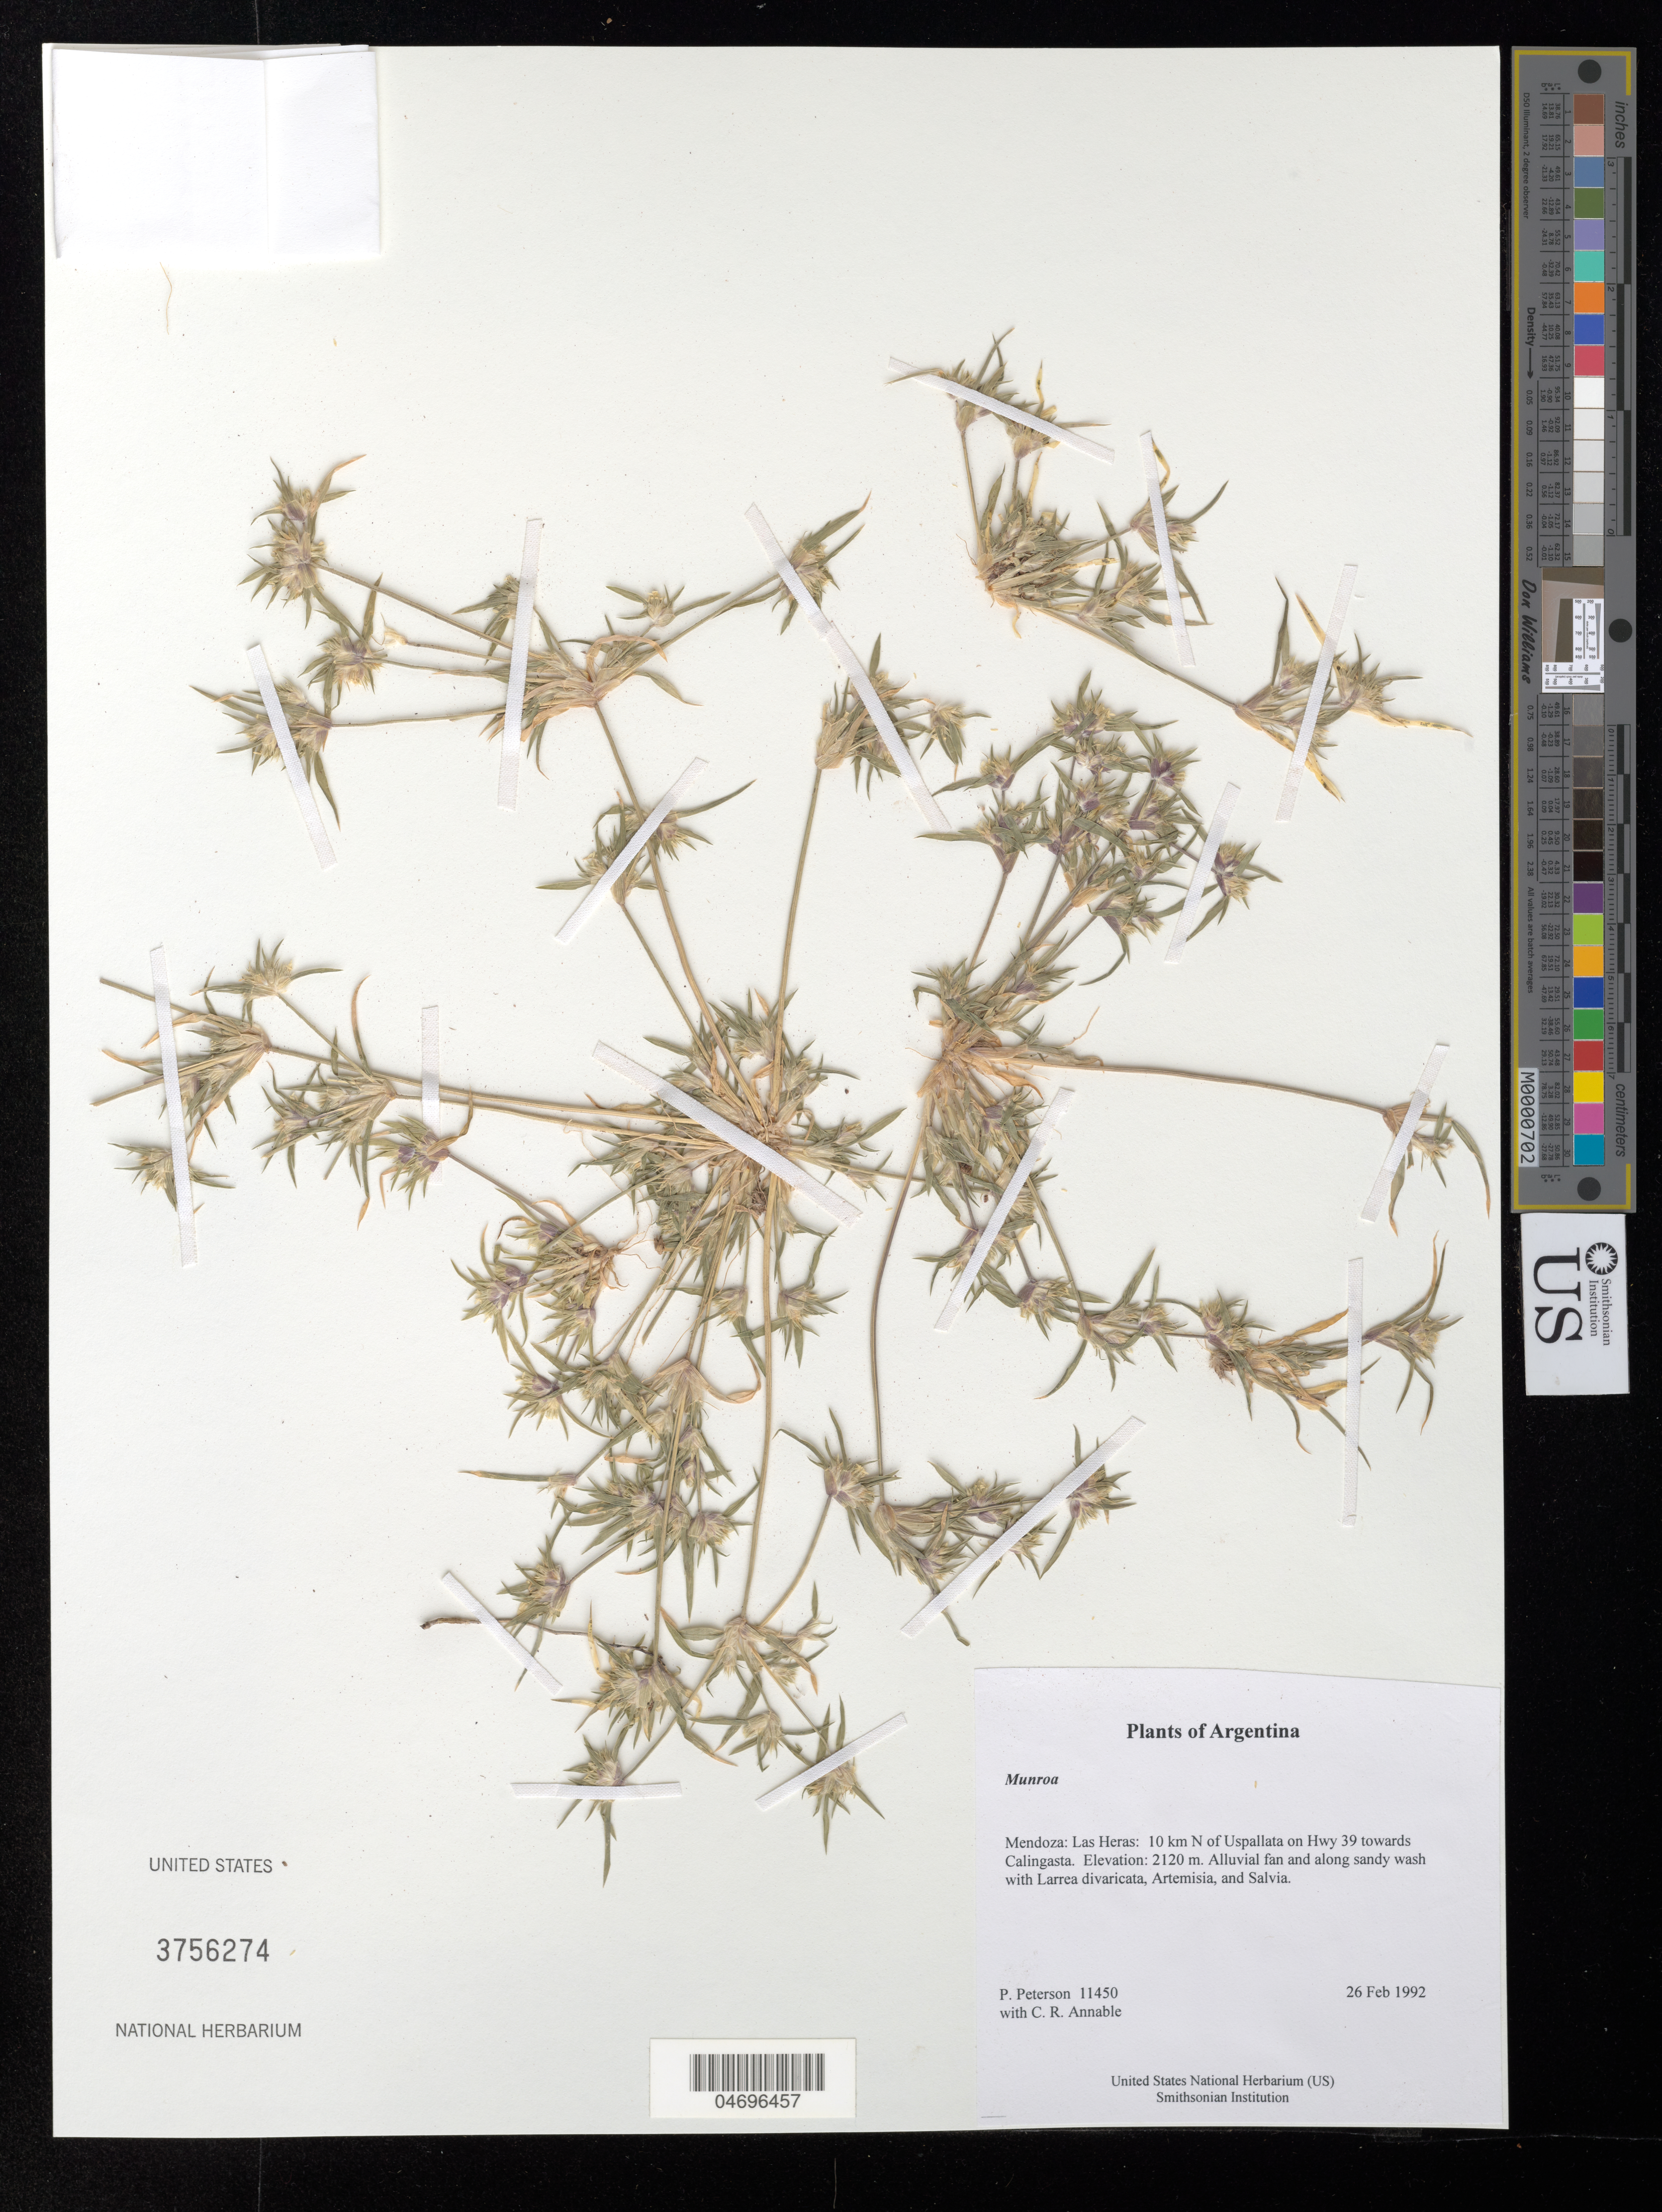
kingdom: Plantae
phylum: Tracheophyta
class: Liliopsida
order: Poales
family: Poaceae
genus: Munroa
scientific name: Munroa sp.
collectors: P. M. Peterson & C. R. Annable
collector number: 11450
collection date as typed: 26 Feb 1992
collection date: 1992-02-26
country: Argentina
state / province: Mendoza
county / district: Las Heras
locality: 10 km N of Uspallata on Hwy 39 towards Calingasta.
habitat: Alluvial fan and along sandy wash with Larrea divaricata, Artemisia, and Salvia.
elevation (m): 2120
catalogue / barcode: US 3756274